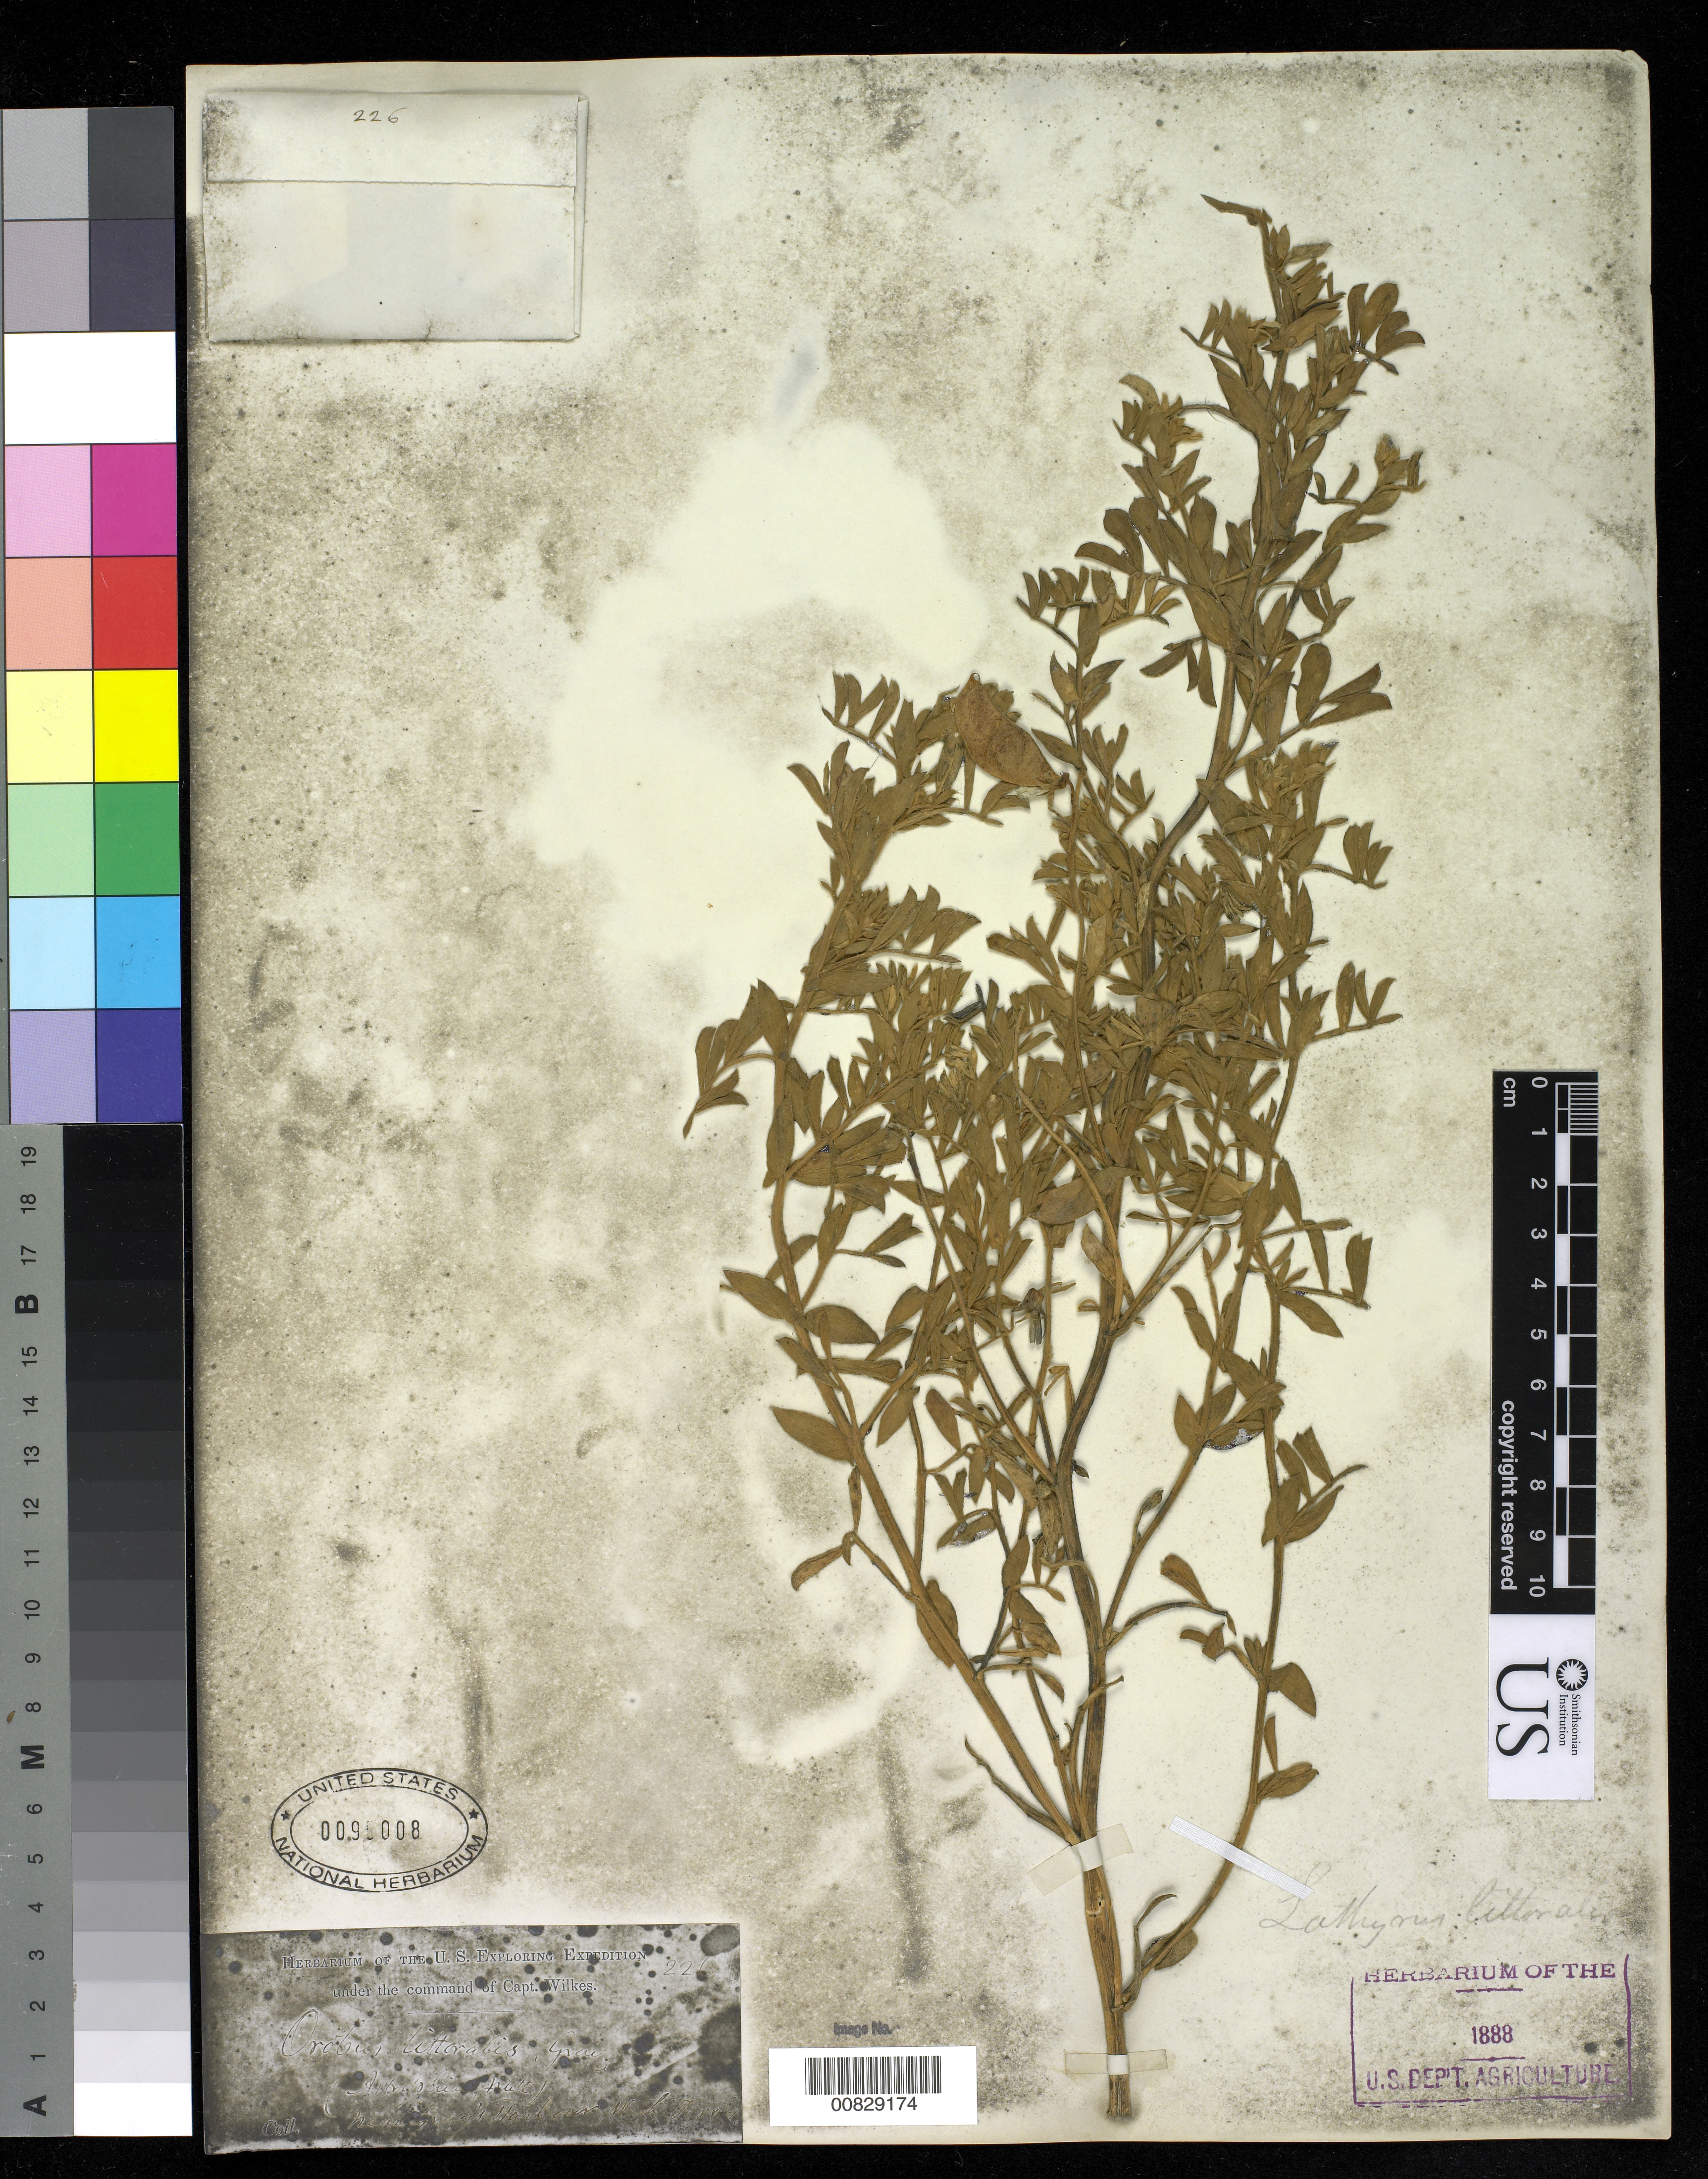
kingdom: Plantae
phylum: Tracheophyta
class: Magnoliopsida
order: Fabales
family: Fabaceae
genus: Lathyrus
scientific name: Lathyrus littoralis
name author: (Torr. & A. Gray) Walp.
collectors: Wilkes Explor. Exped.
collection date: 1838/1842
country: United States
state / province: Washington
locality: Near Gray's Harbor, Wash Terr.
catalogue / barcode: US 95008